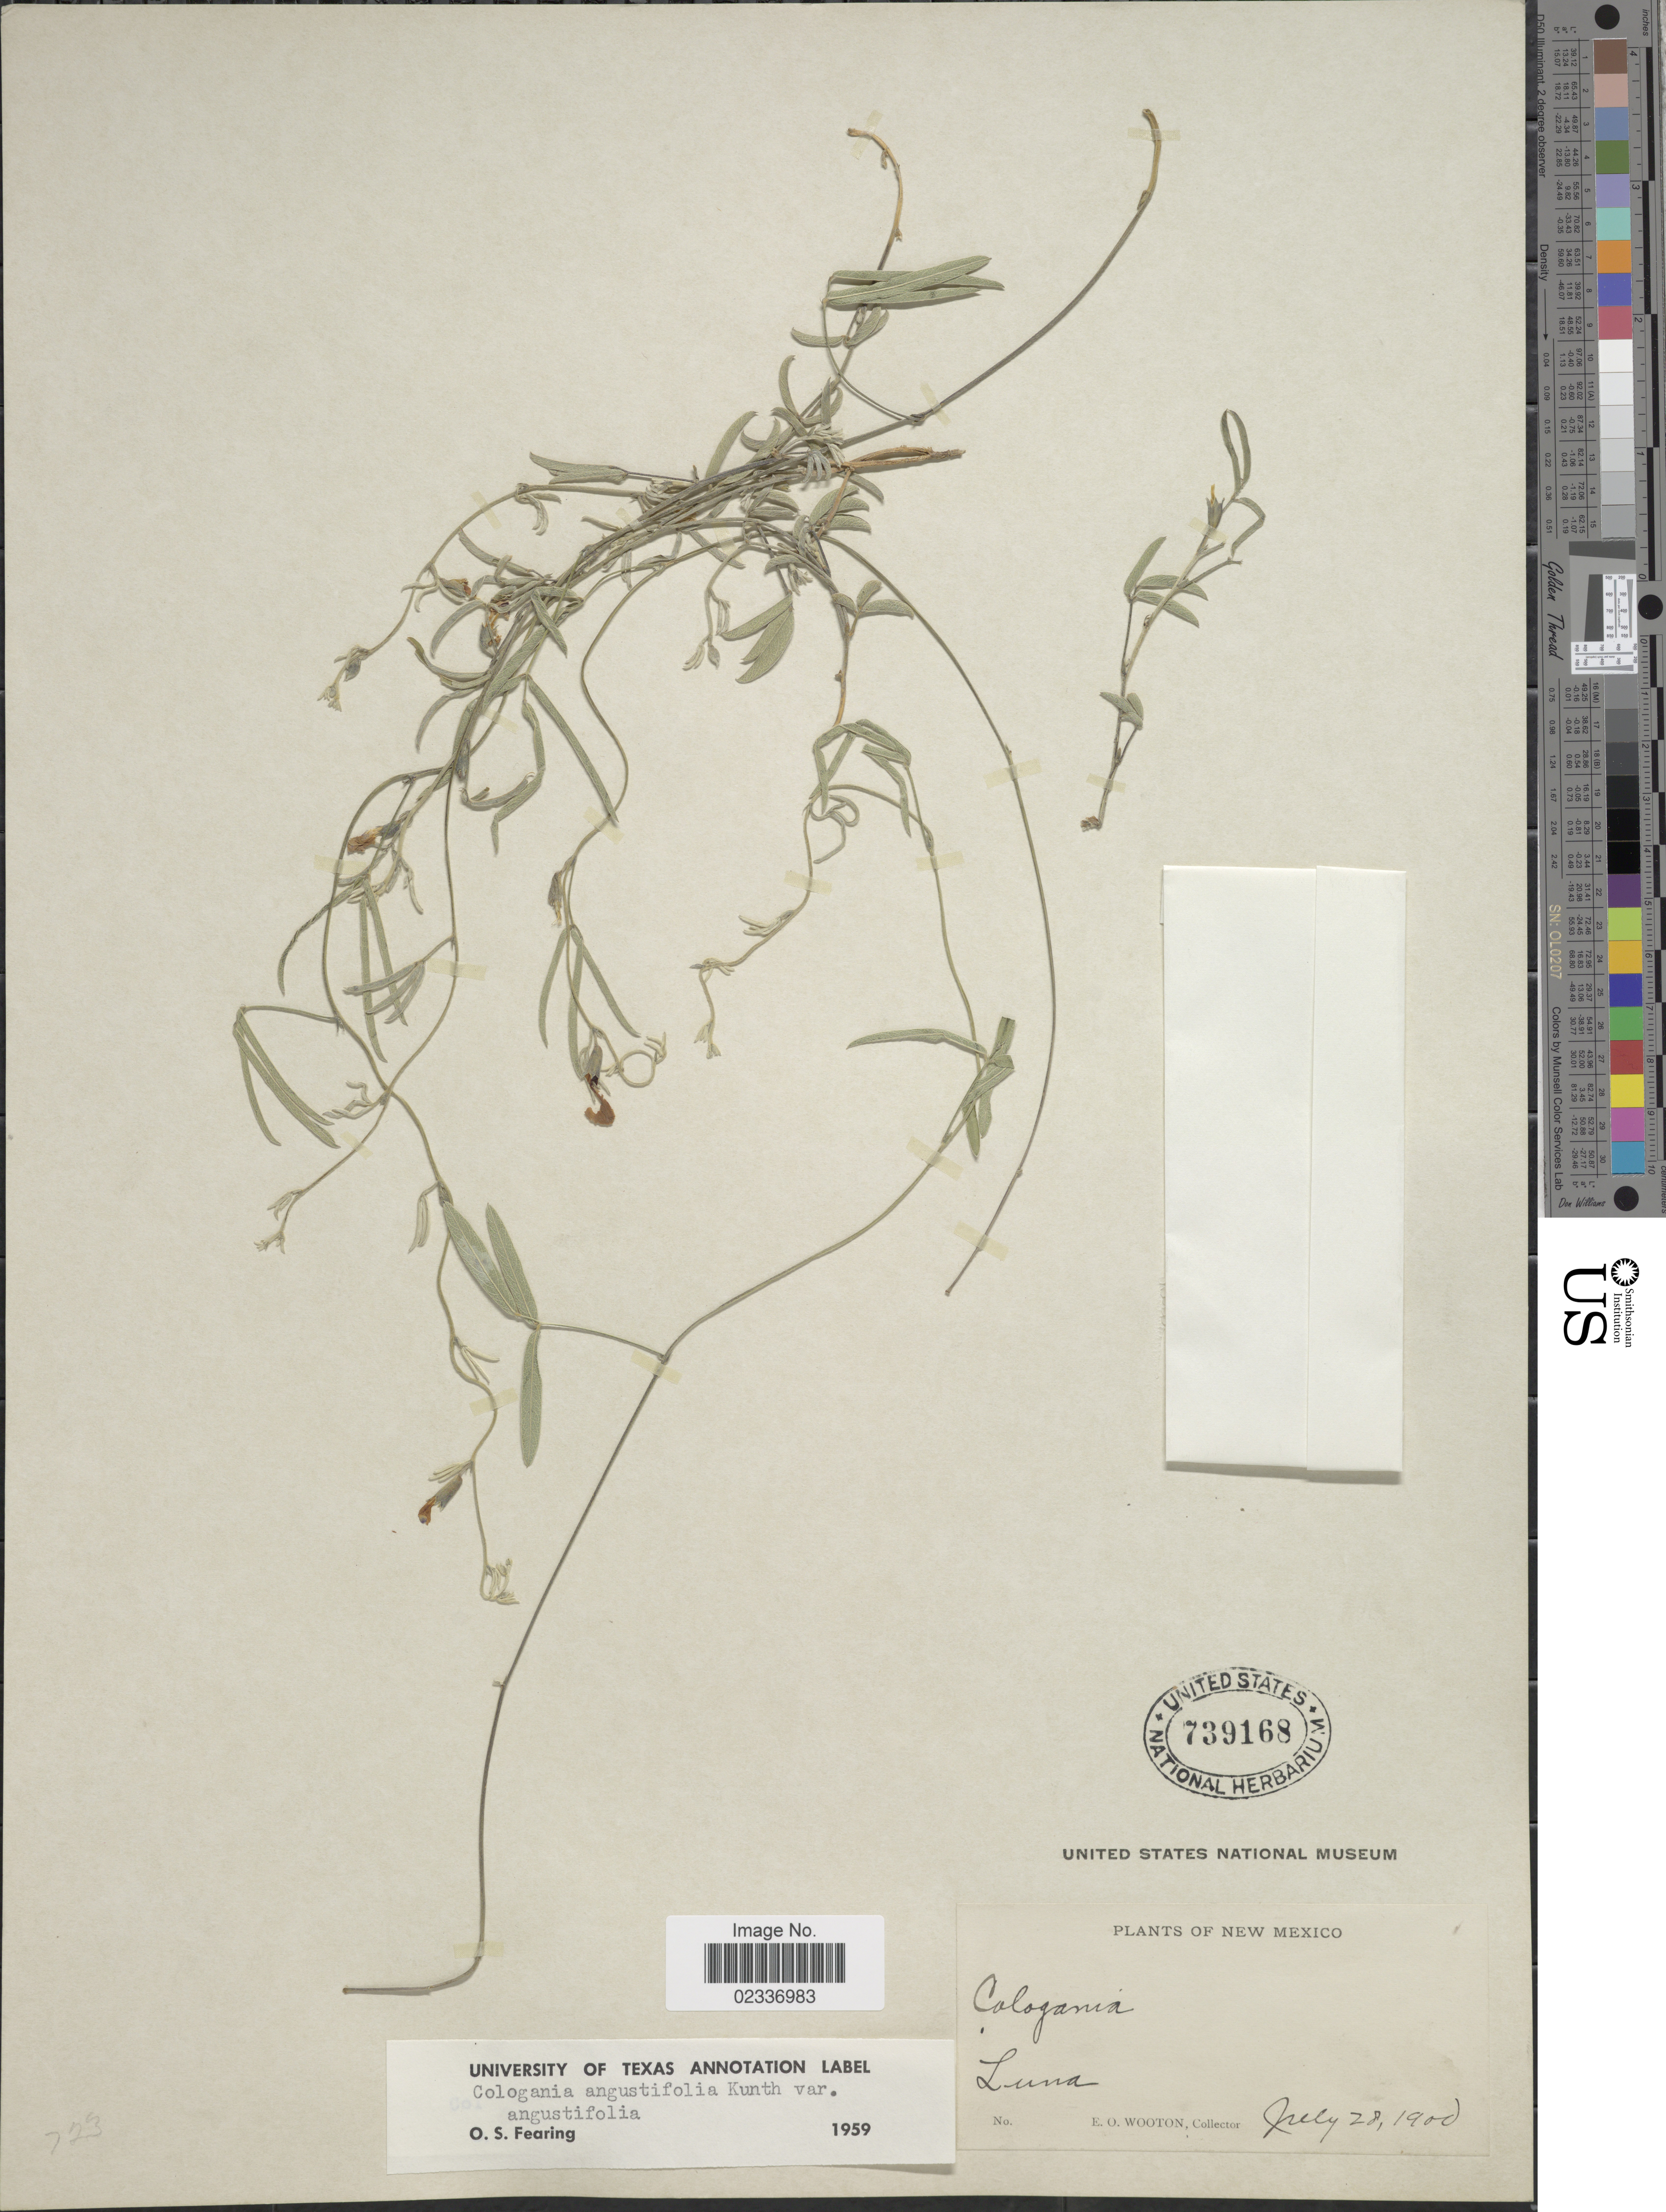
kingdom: Plantae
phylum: Tracheophyta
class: Magnoliopsida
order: Fabales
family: Fabaceae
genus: Cologania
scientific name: Cologania angustifolia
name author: Kunth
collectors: E. O. Wooton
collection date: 1900-07-28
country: United States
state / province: New Mexico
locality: Luna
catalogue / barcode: US 739168